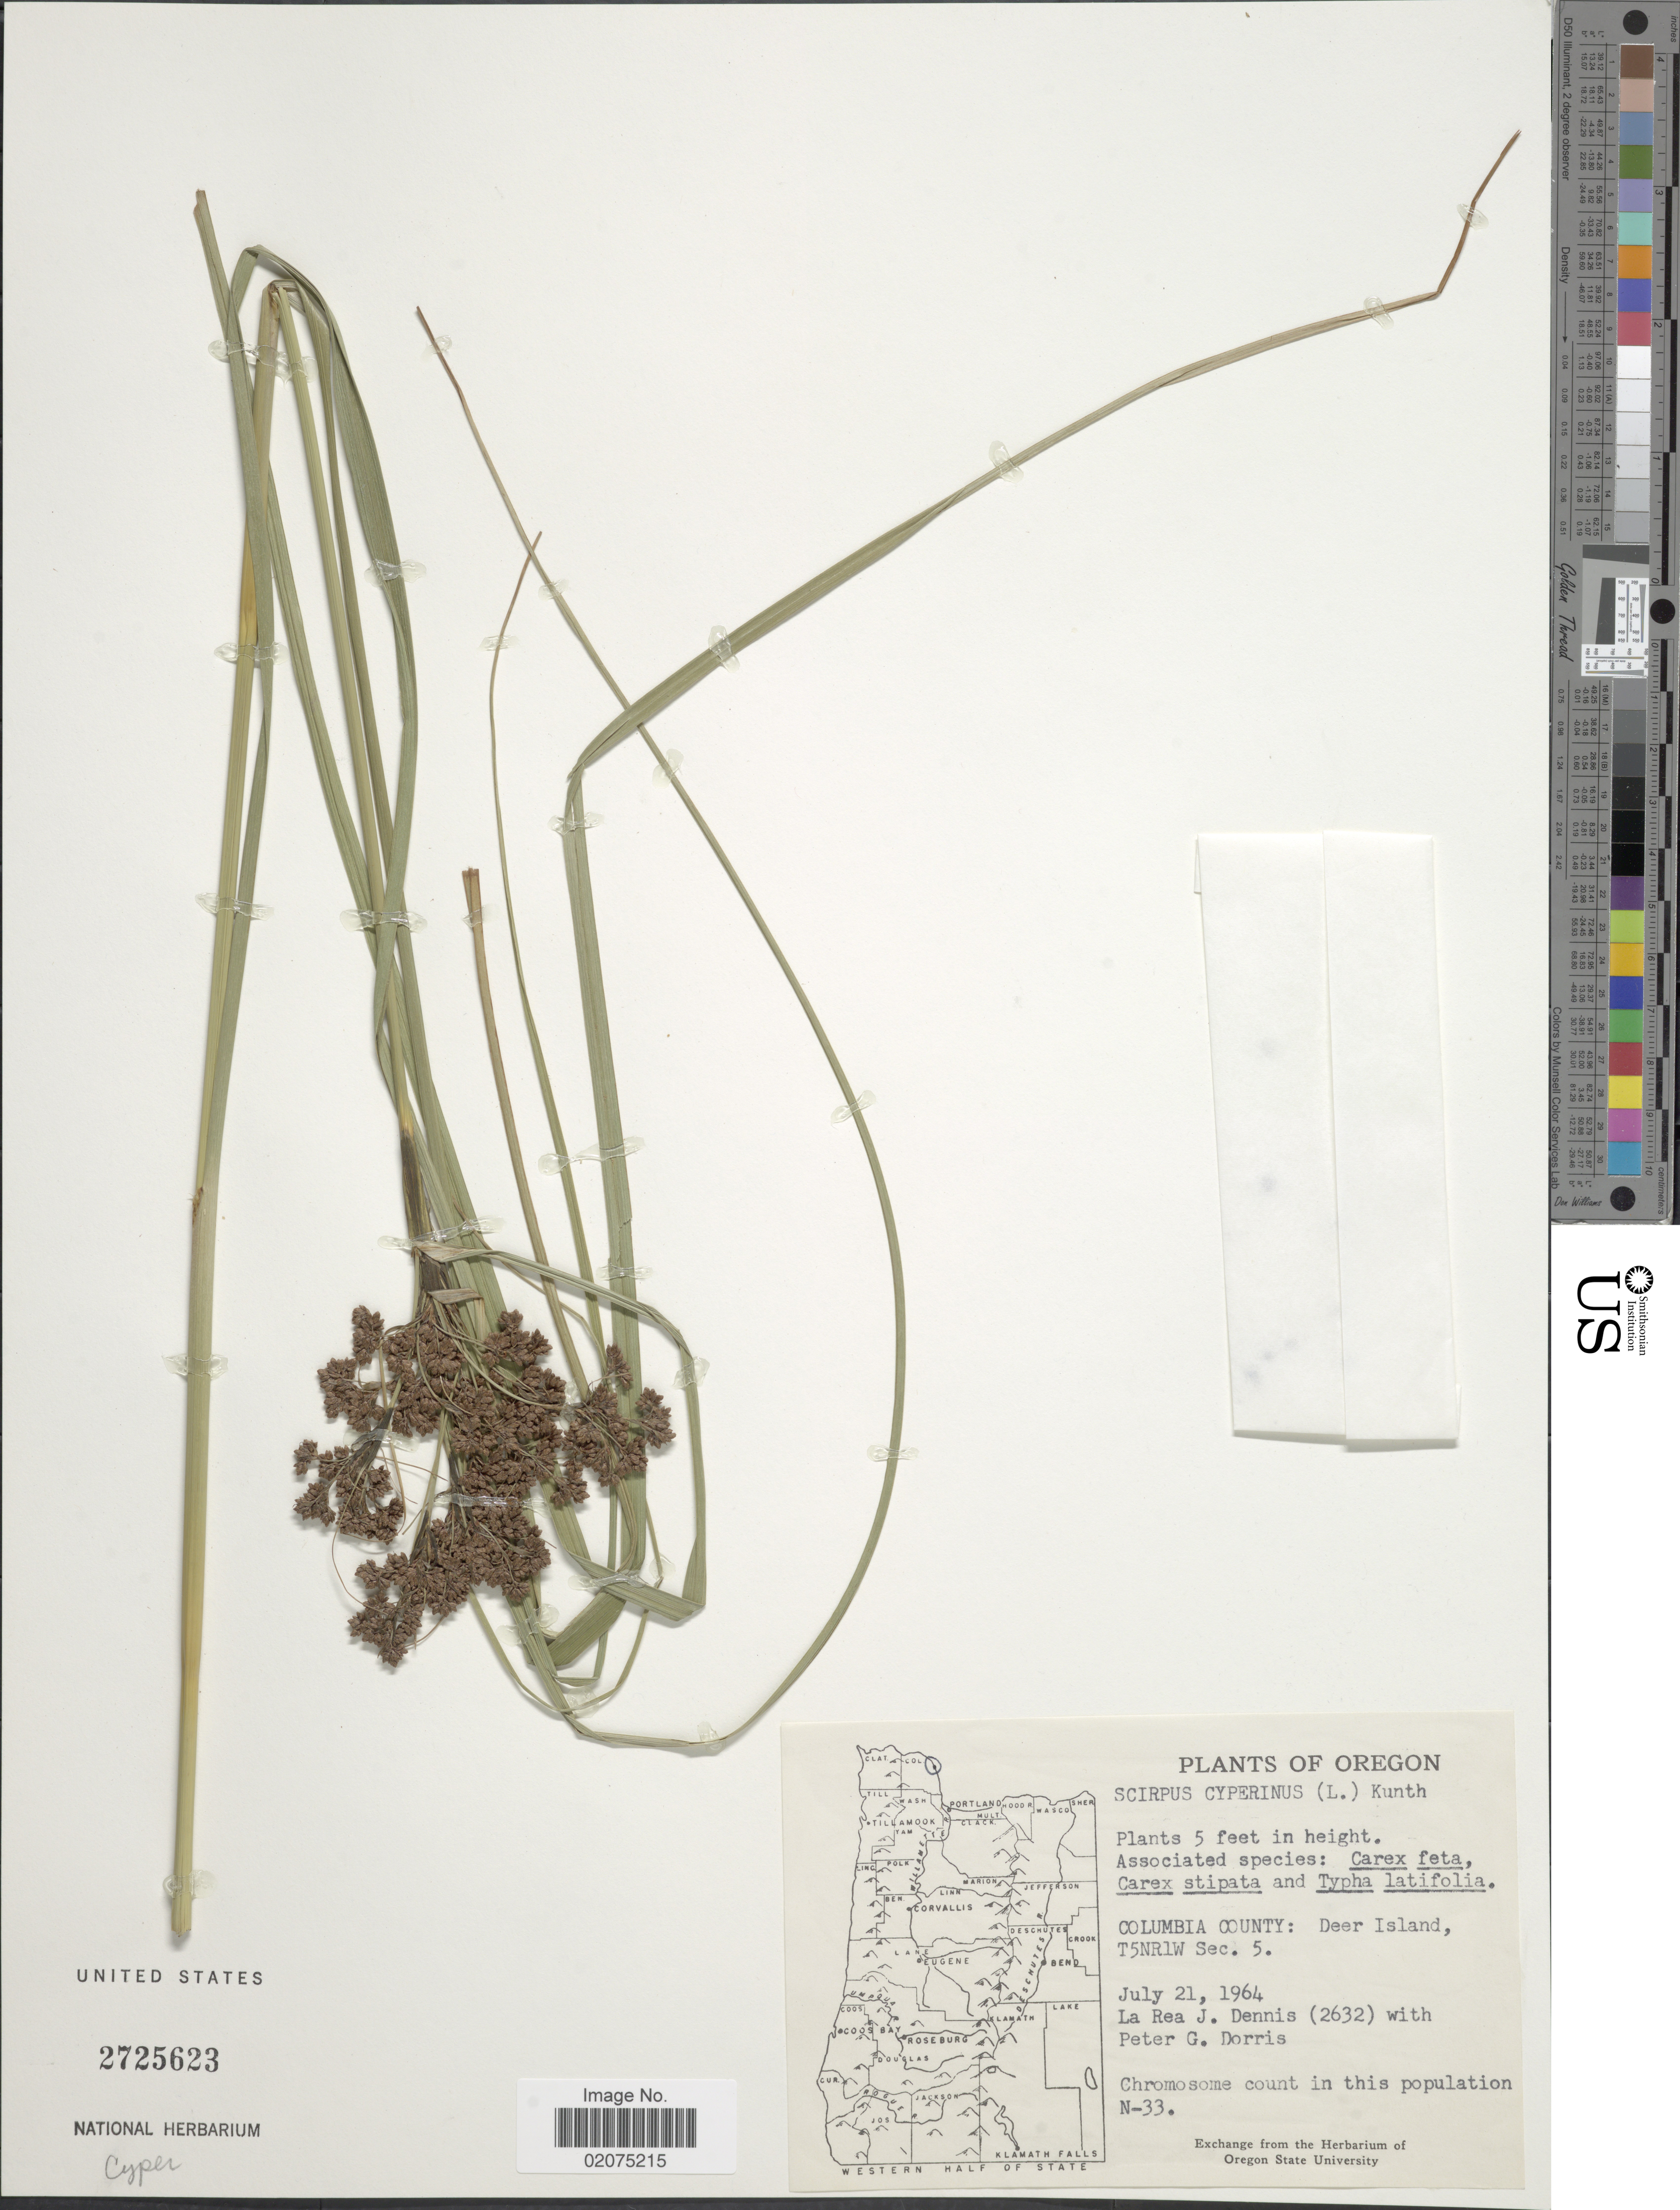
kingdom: Plantae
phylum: Tracheophyta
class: Liliopsida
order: Poales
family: Cyperaceae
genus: Scirpus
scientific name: Scirpus cyperinus (L.) Kunth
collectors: L. Dennis & P. Dorris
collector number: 2632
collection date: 1964-07-21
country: United States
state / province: Oregon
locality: Columbia County, Deer Island, T5NR1W Sec 5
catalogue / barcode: US 2725623